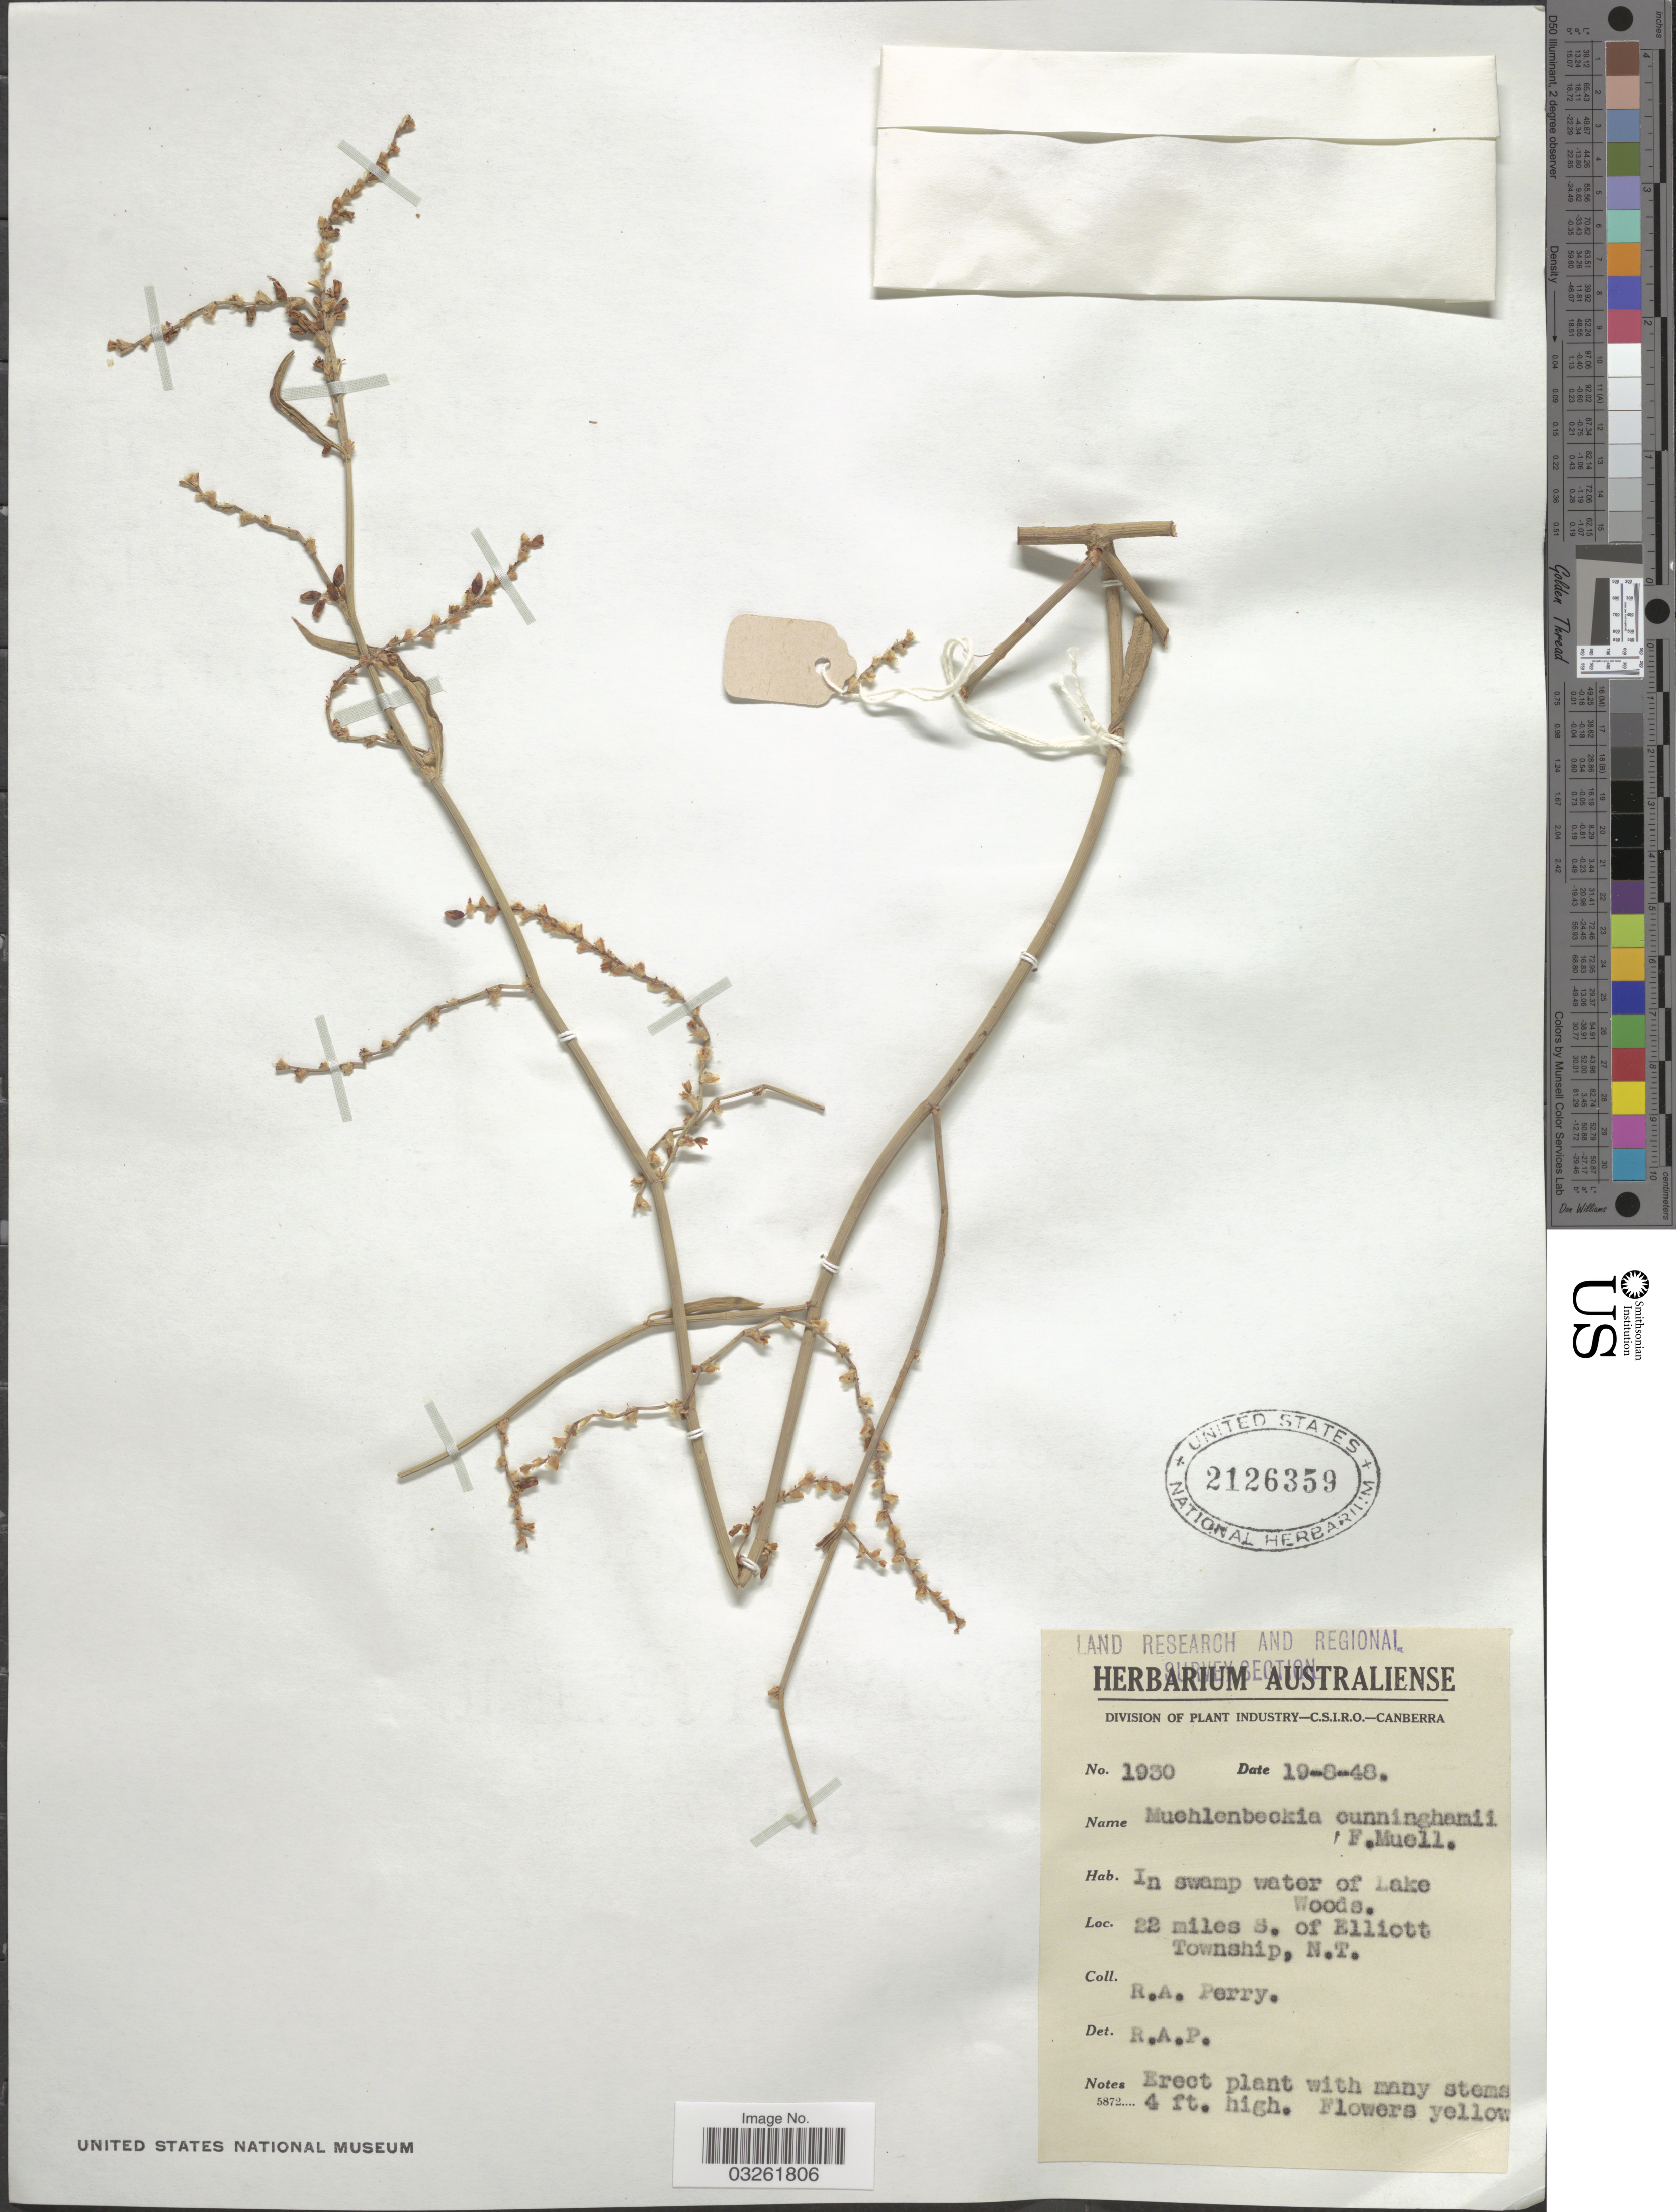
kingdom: Plantae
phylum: Tracheophyta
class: Magnoliopsida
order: Caryophyllales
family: Polygonaceae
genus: Duma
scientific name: Duma florulenta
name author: (Meisn.) T.M. Schust.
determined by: Strong, Mark T., (BOT), Smithsonian Institution - National Museum of Natural History (UNITED STATES)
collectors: Perry, R. A.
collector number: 1930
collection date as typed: Transcribed d/m/y: 19/8/48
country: Australia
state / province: Northern Territory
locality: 22 miles S. of Elliott Township, N.T.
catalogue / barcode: US 2126359